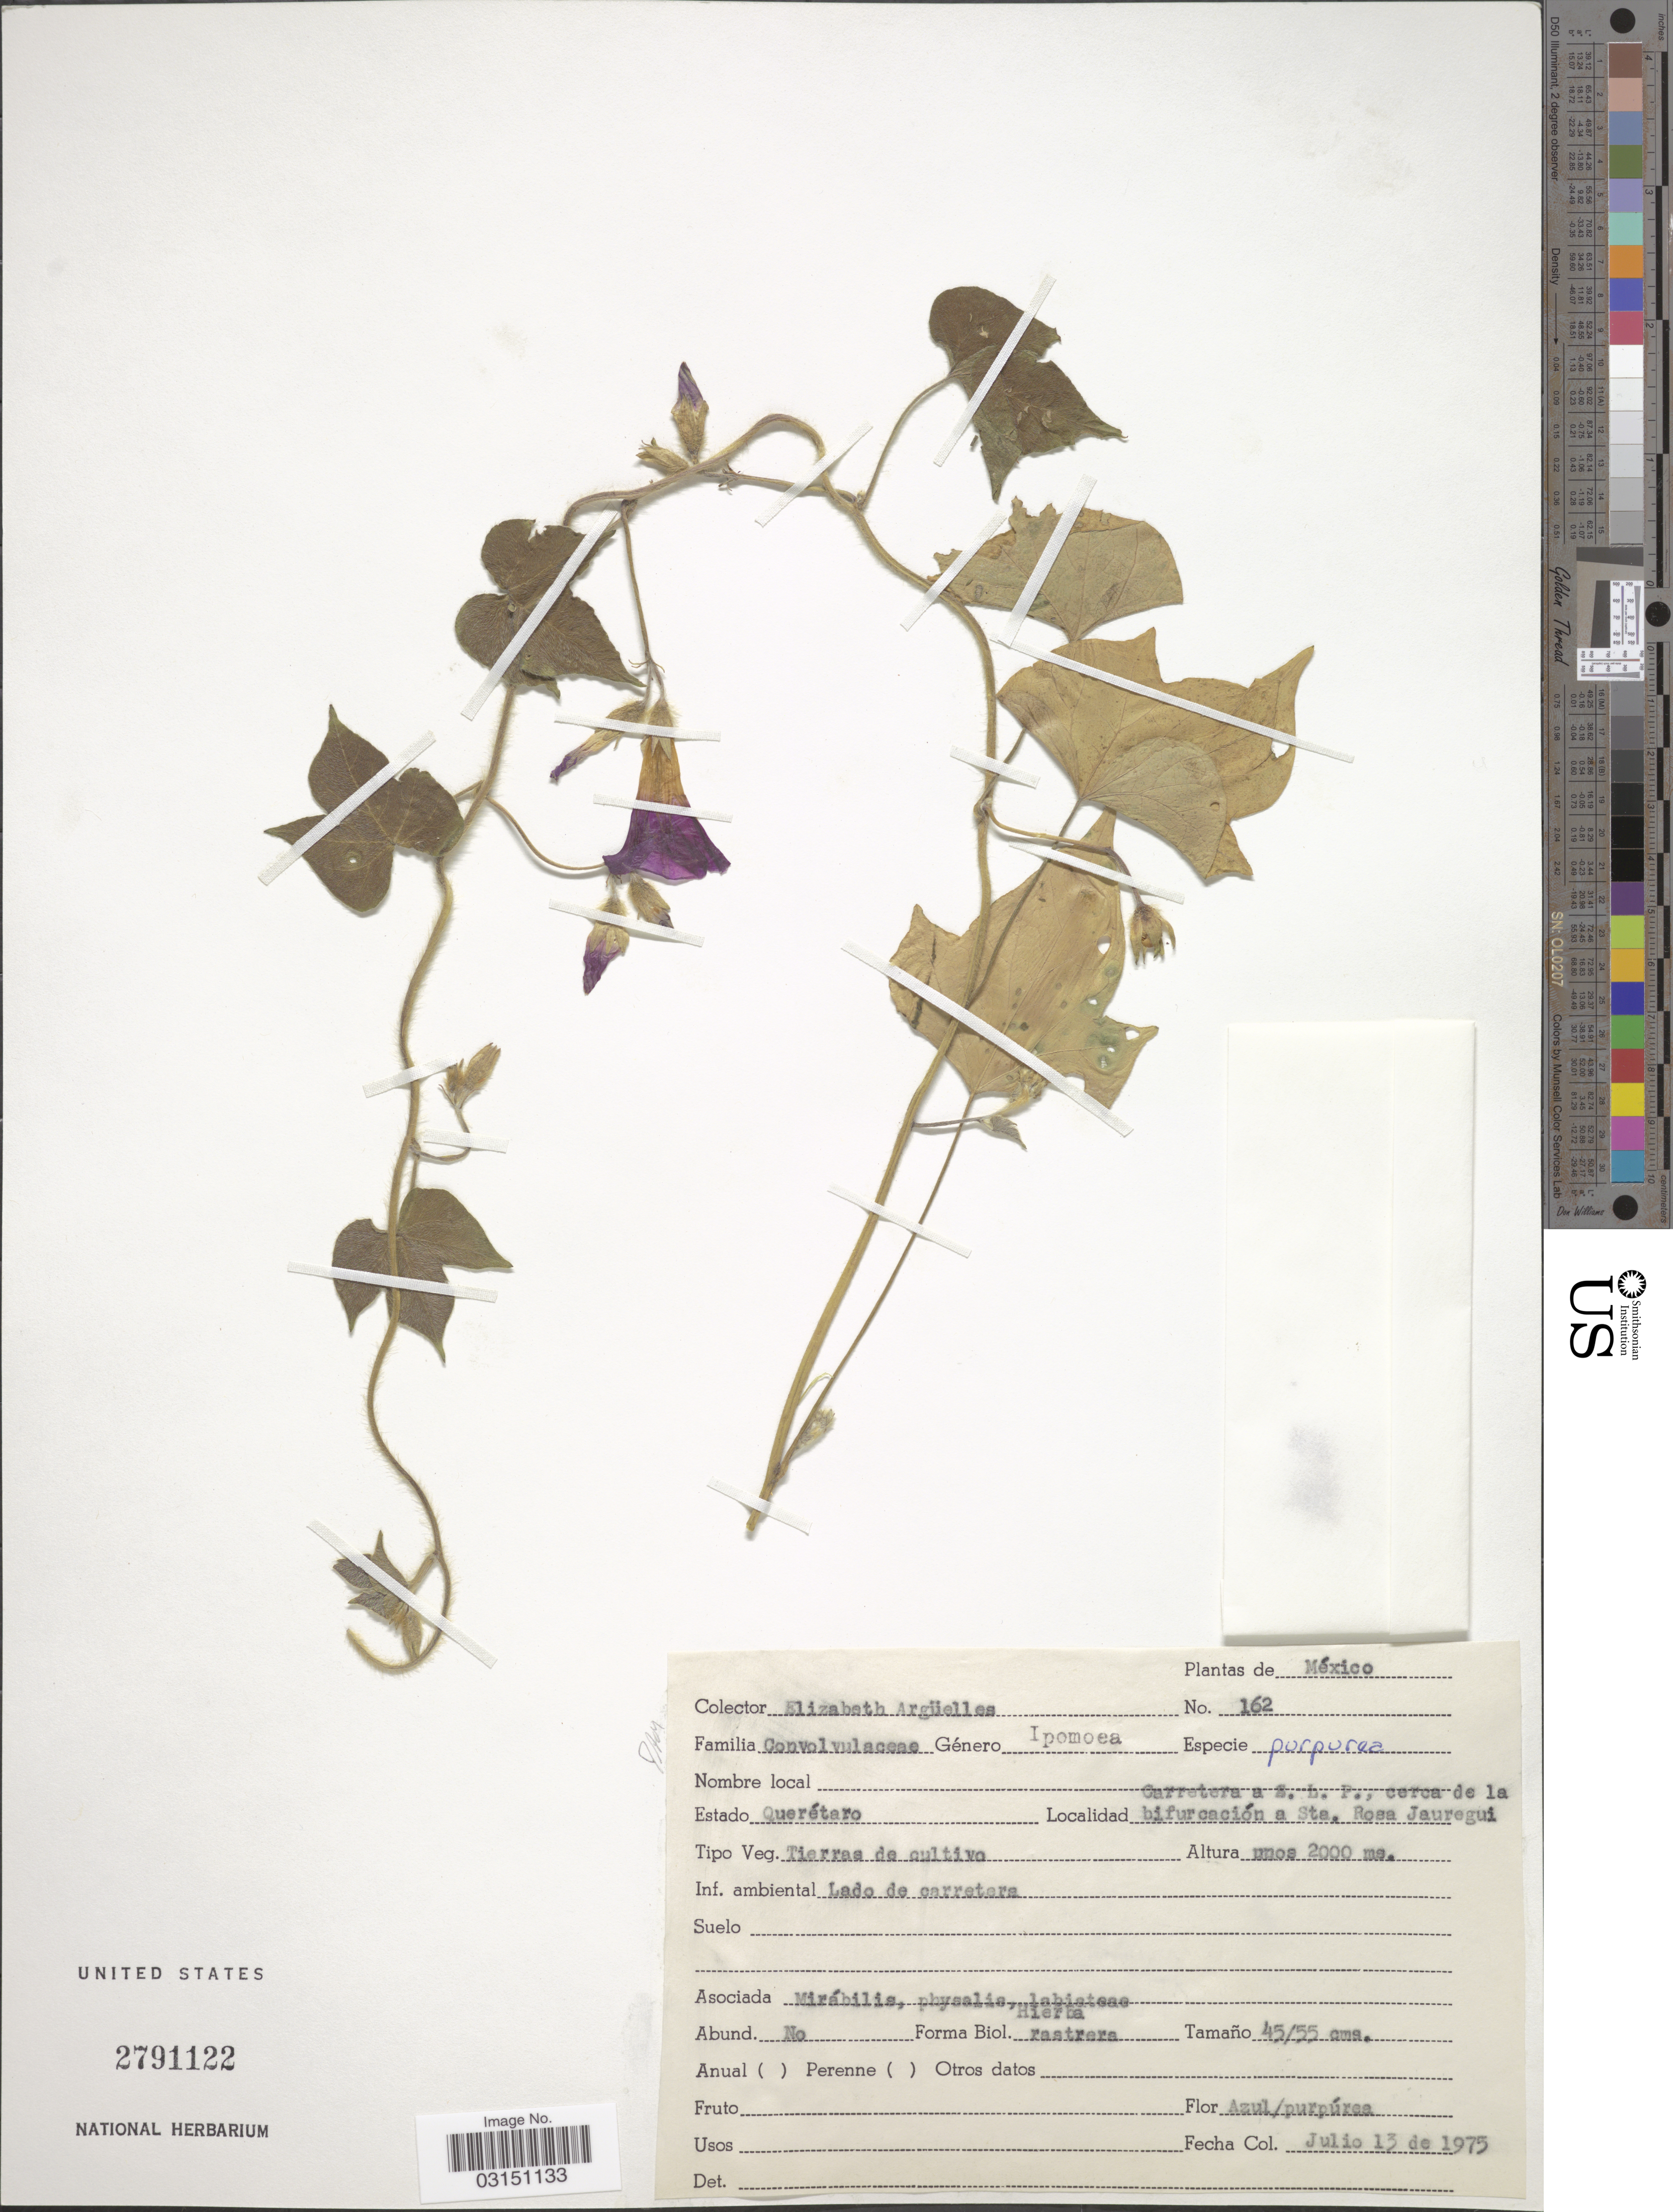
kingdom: Plantae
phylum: Tracheophyta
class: Magnoliopsida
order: Solanales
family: Convolvulaceae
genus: Ipomoea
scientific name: Ipomoea purpurea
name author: (L.) Roth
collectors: E. Argüelles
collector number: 162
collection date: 1975-07-13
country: Mexico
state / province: Querétaro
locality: Carretera a S.L.P., cerca de la bifurcación a Sta. Rosa Jauregui.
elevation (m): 200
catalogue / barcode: US 2791122